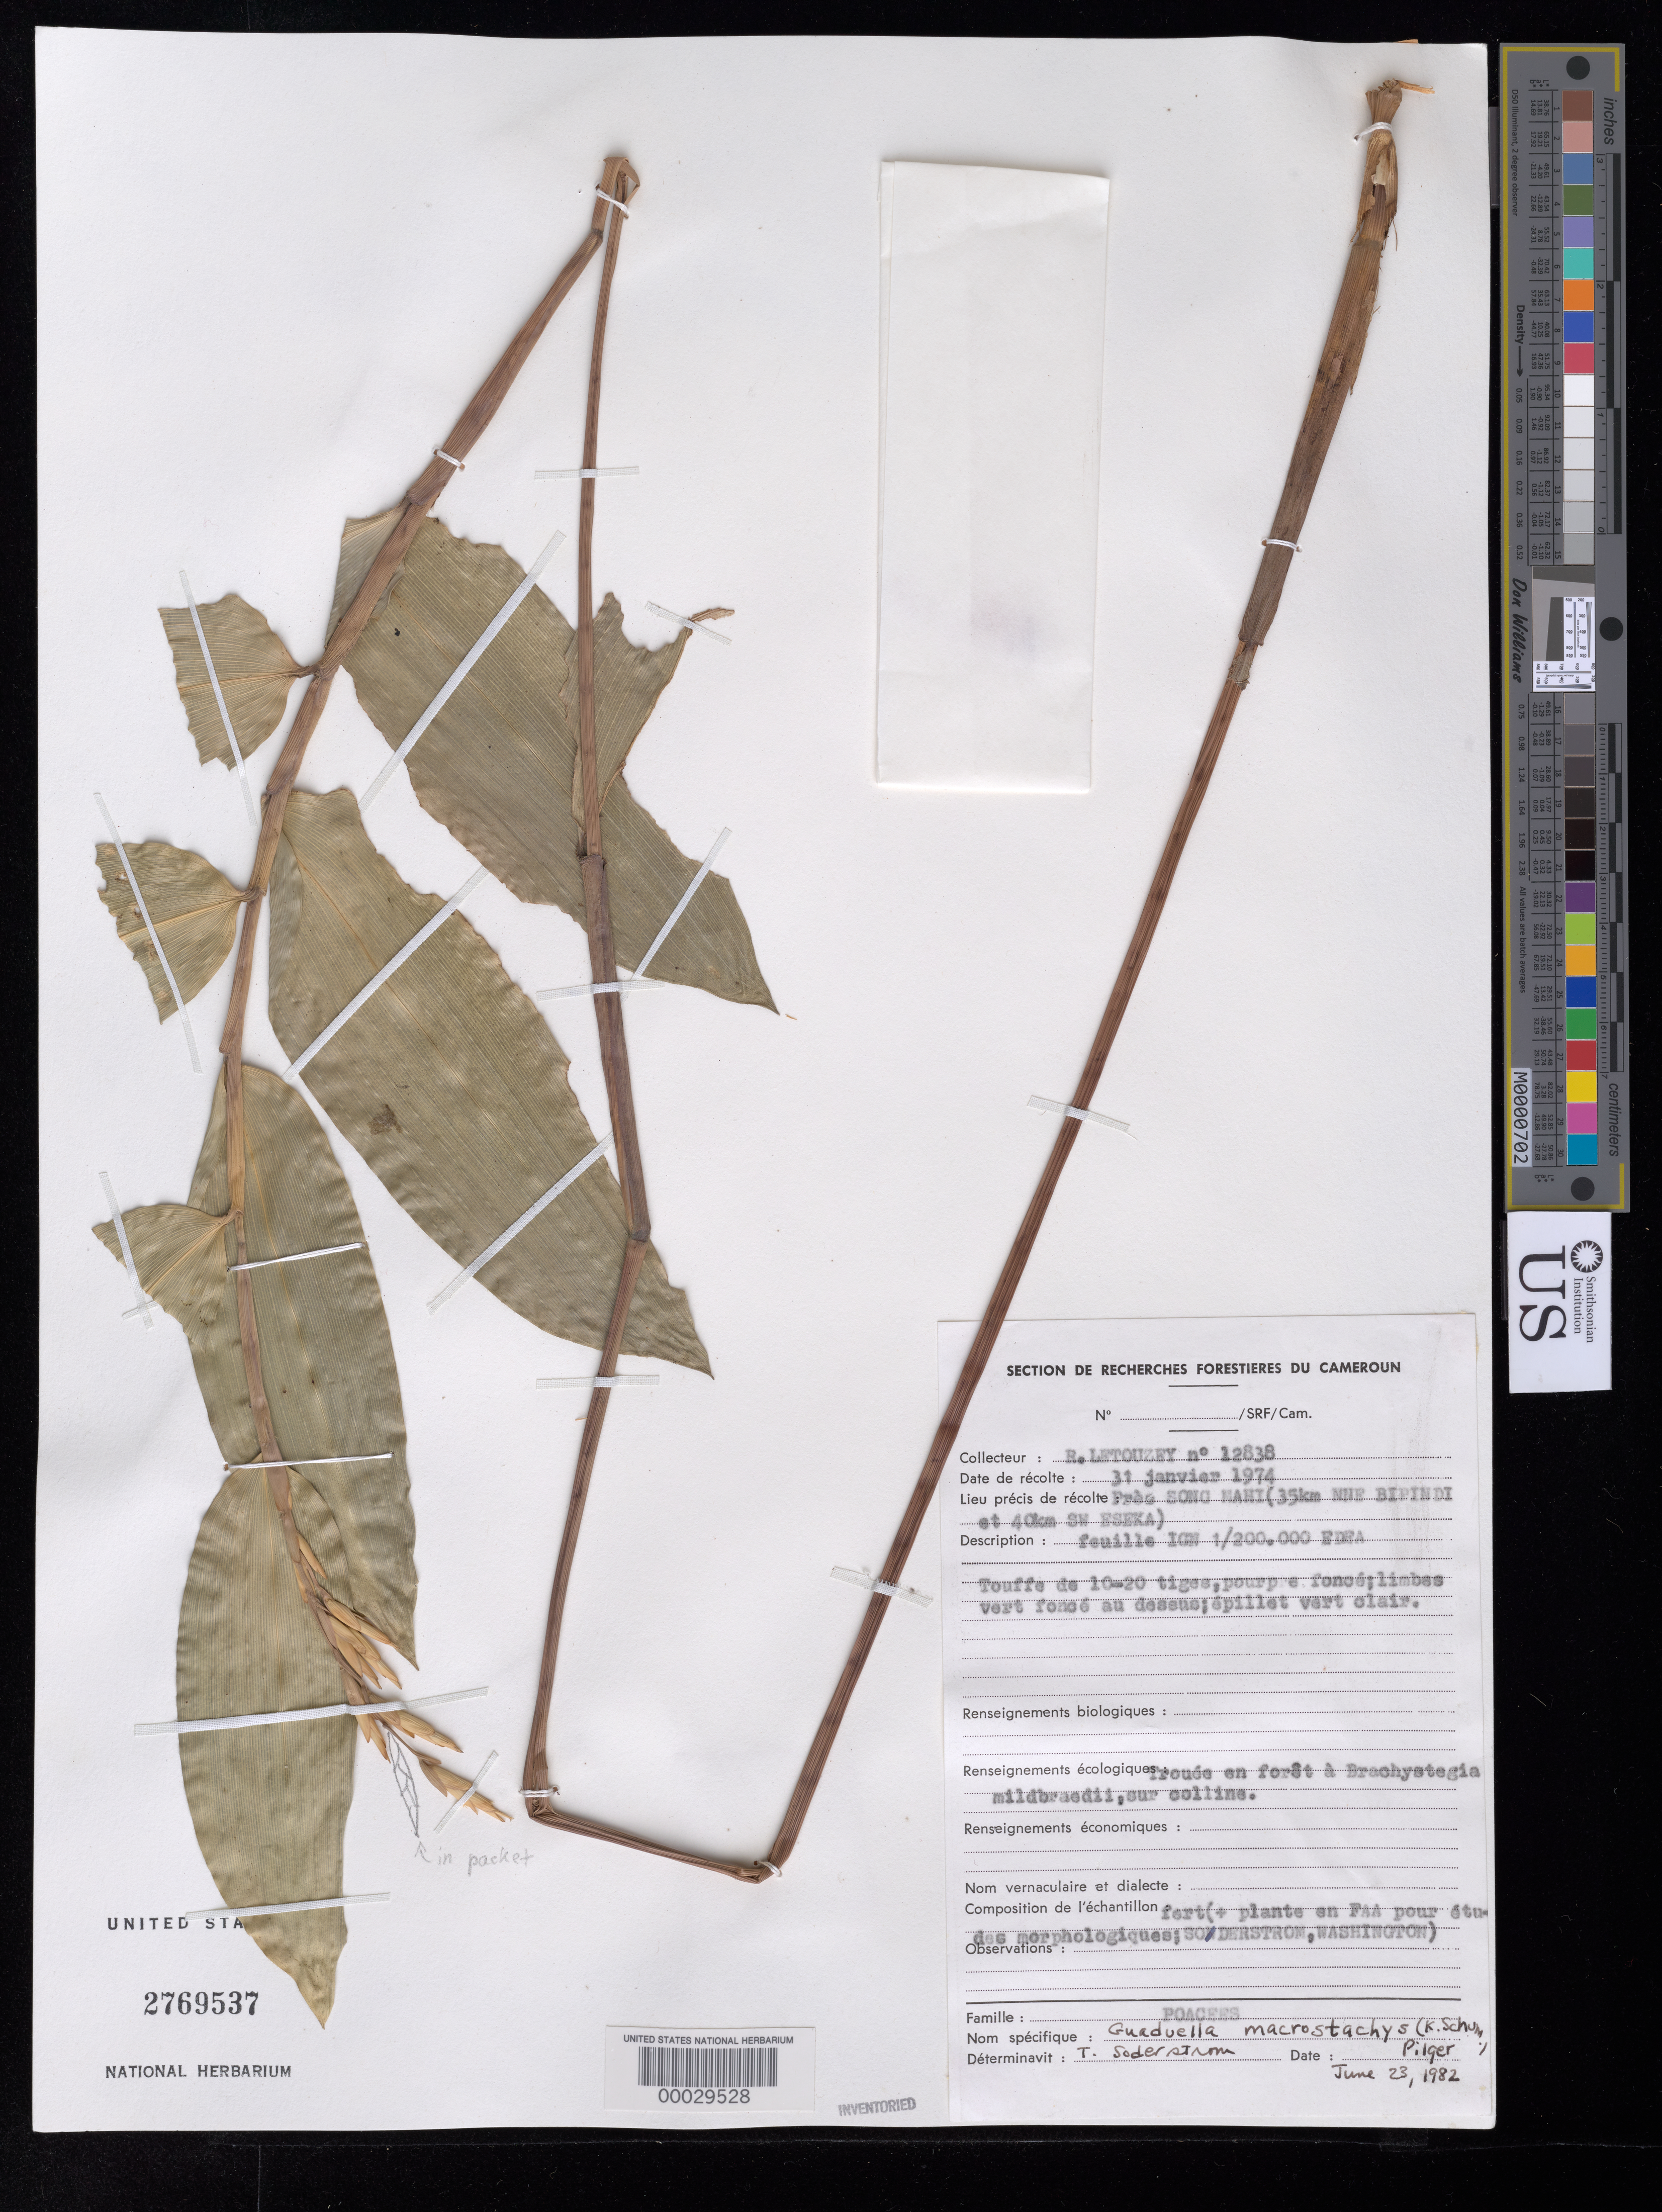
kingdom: Plantae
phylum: Tracheophyta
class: Liliopsida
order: Poales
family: Poaceae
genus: Guaduella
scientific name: Guaduella macrostachys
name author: (K. Schum.) Pilg.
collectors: R. Letouzey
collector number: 12838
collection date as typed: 31 Jan 1974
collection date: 1974-01-31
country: Cameroon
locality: Near song mahi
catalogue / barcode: US 2769537